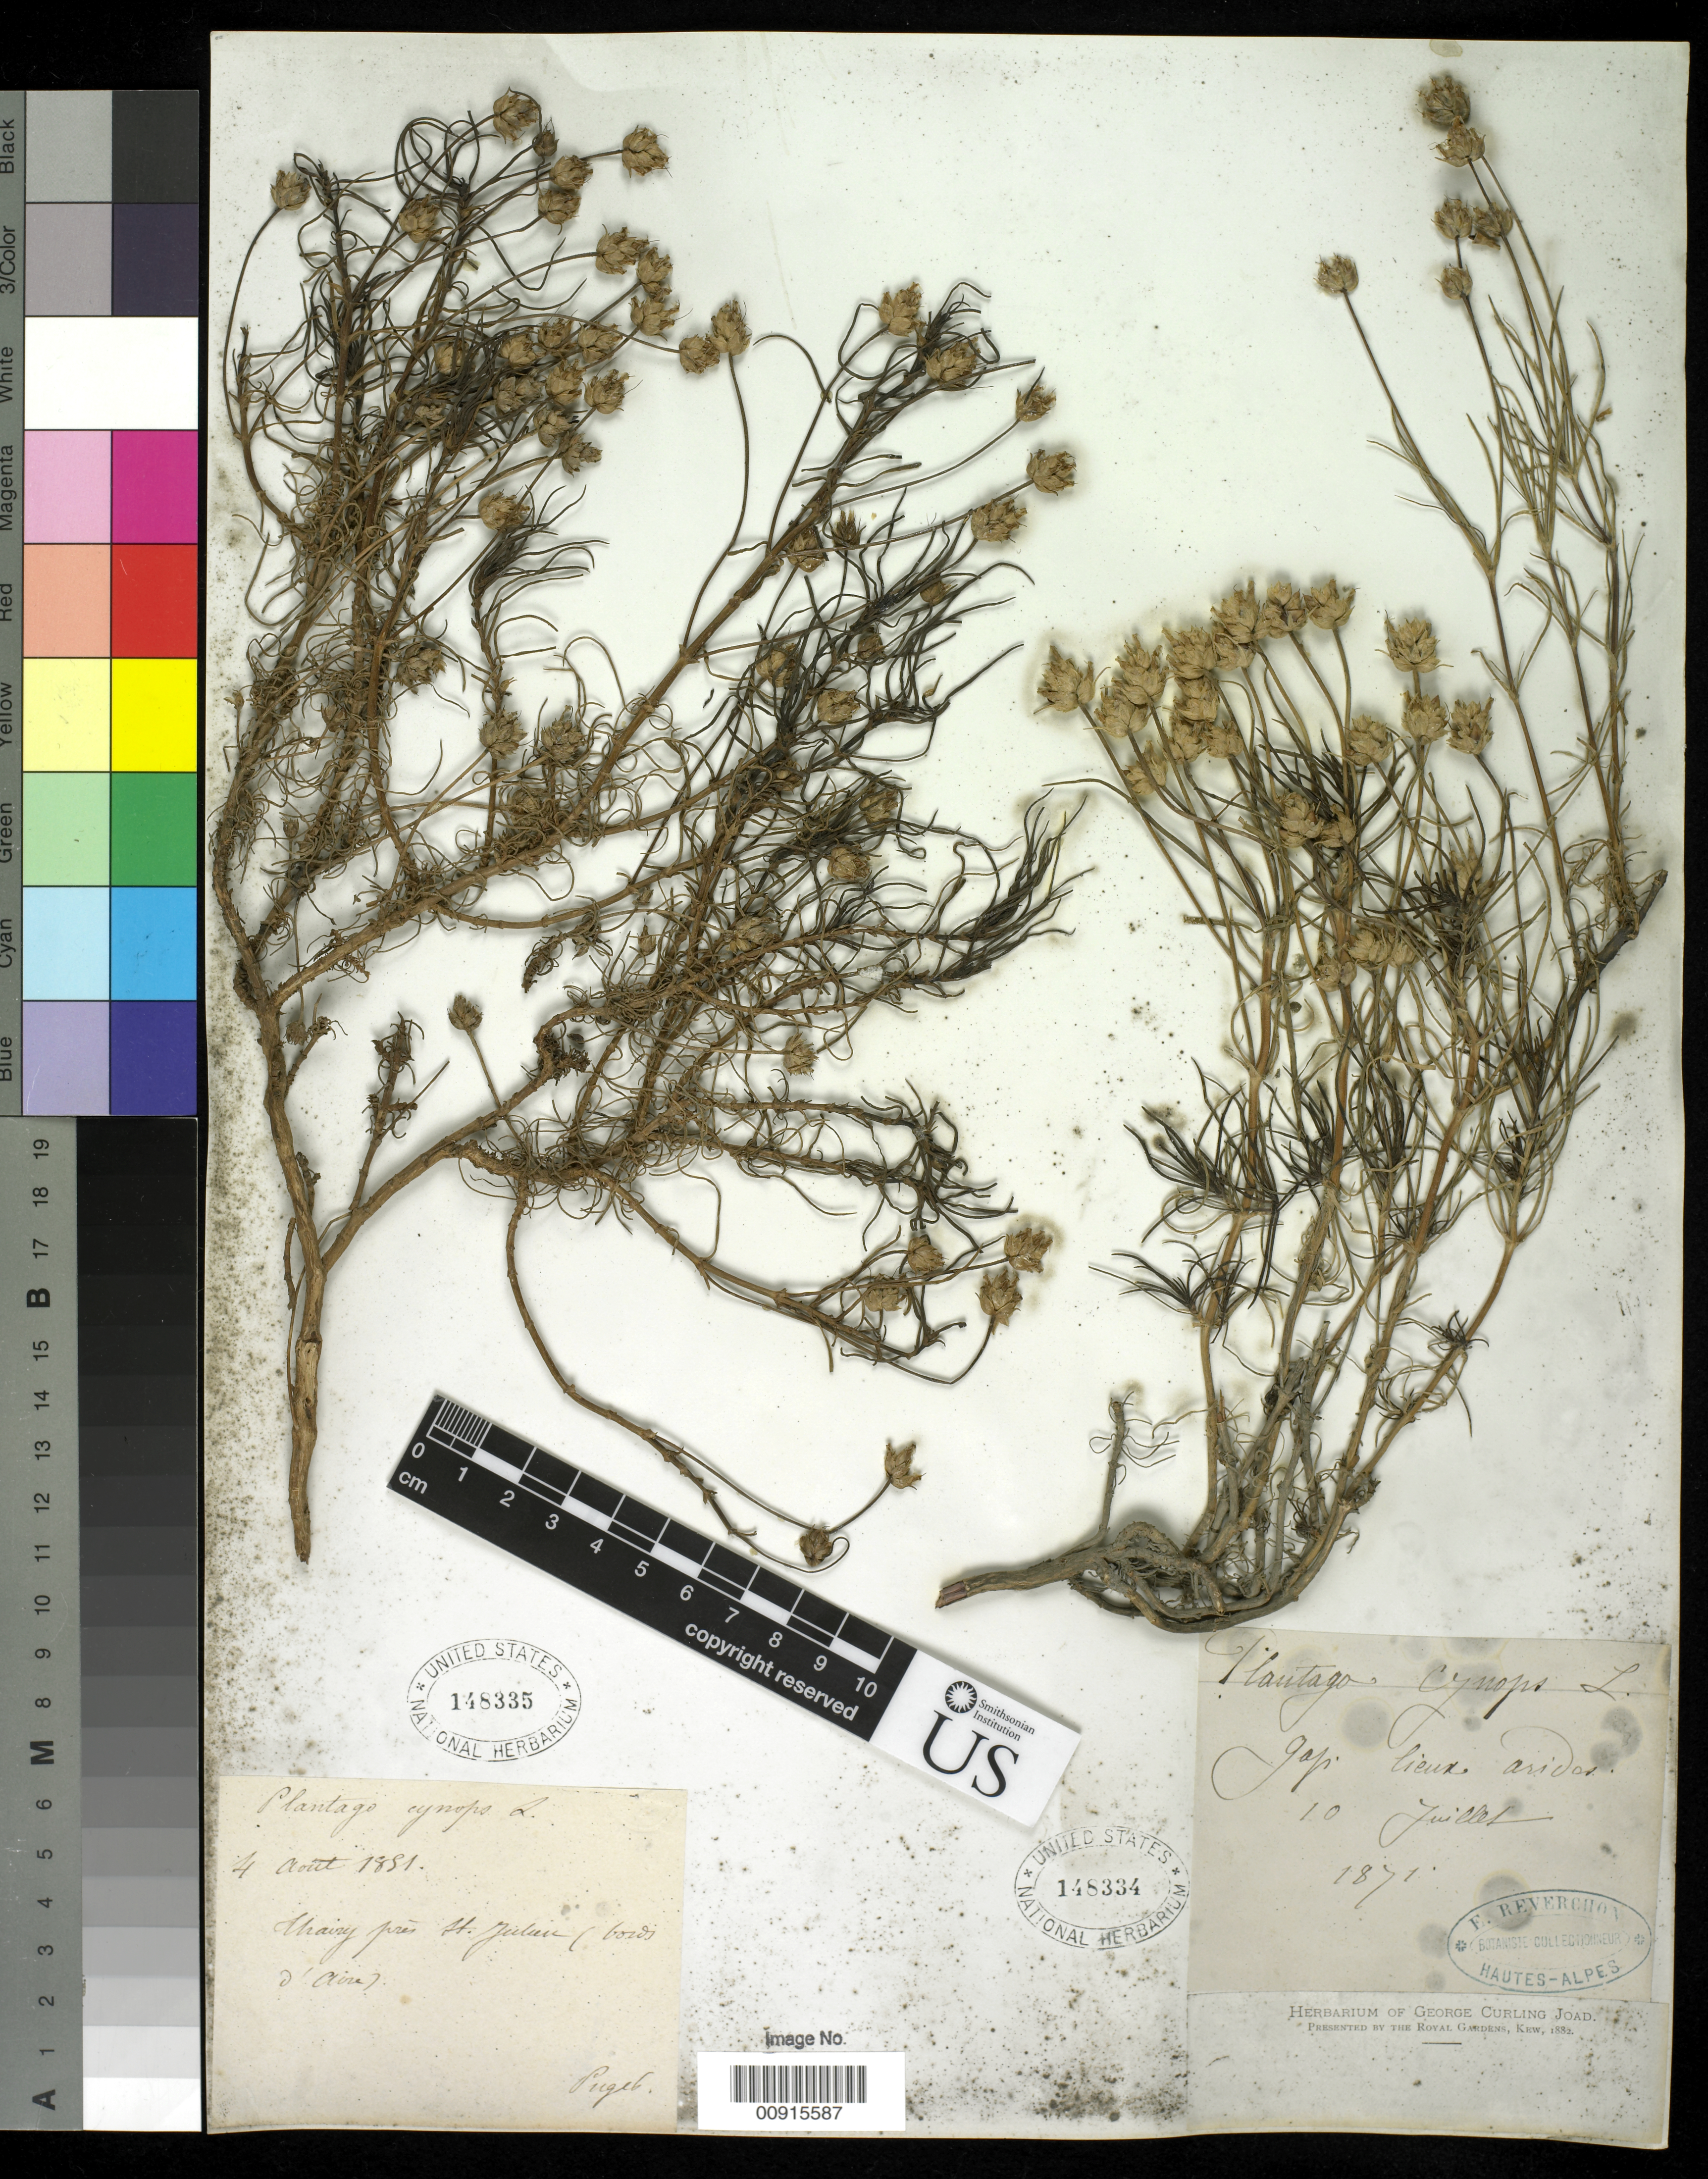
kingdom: Plantae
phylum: Tracheophyta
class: Magnoliopsida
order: Lamiales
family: Plantaginaceae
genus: Plantago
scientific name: Plantago sempervirens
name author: Crantz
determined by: Shipunov, Alexey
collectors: -. Puget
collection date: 1881-08-04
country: France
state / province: Provence-Alpes-Côte d'Azur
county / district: Hautes-Alpes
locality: Thairy near St Julien, bords d'Aire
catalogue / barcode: US 148335